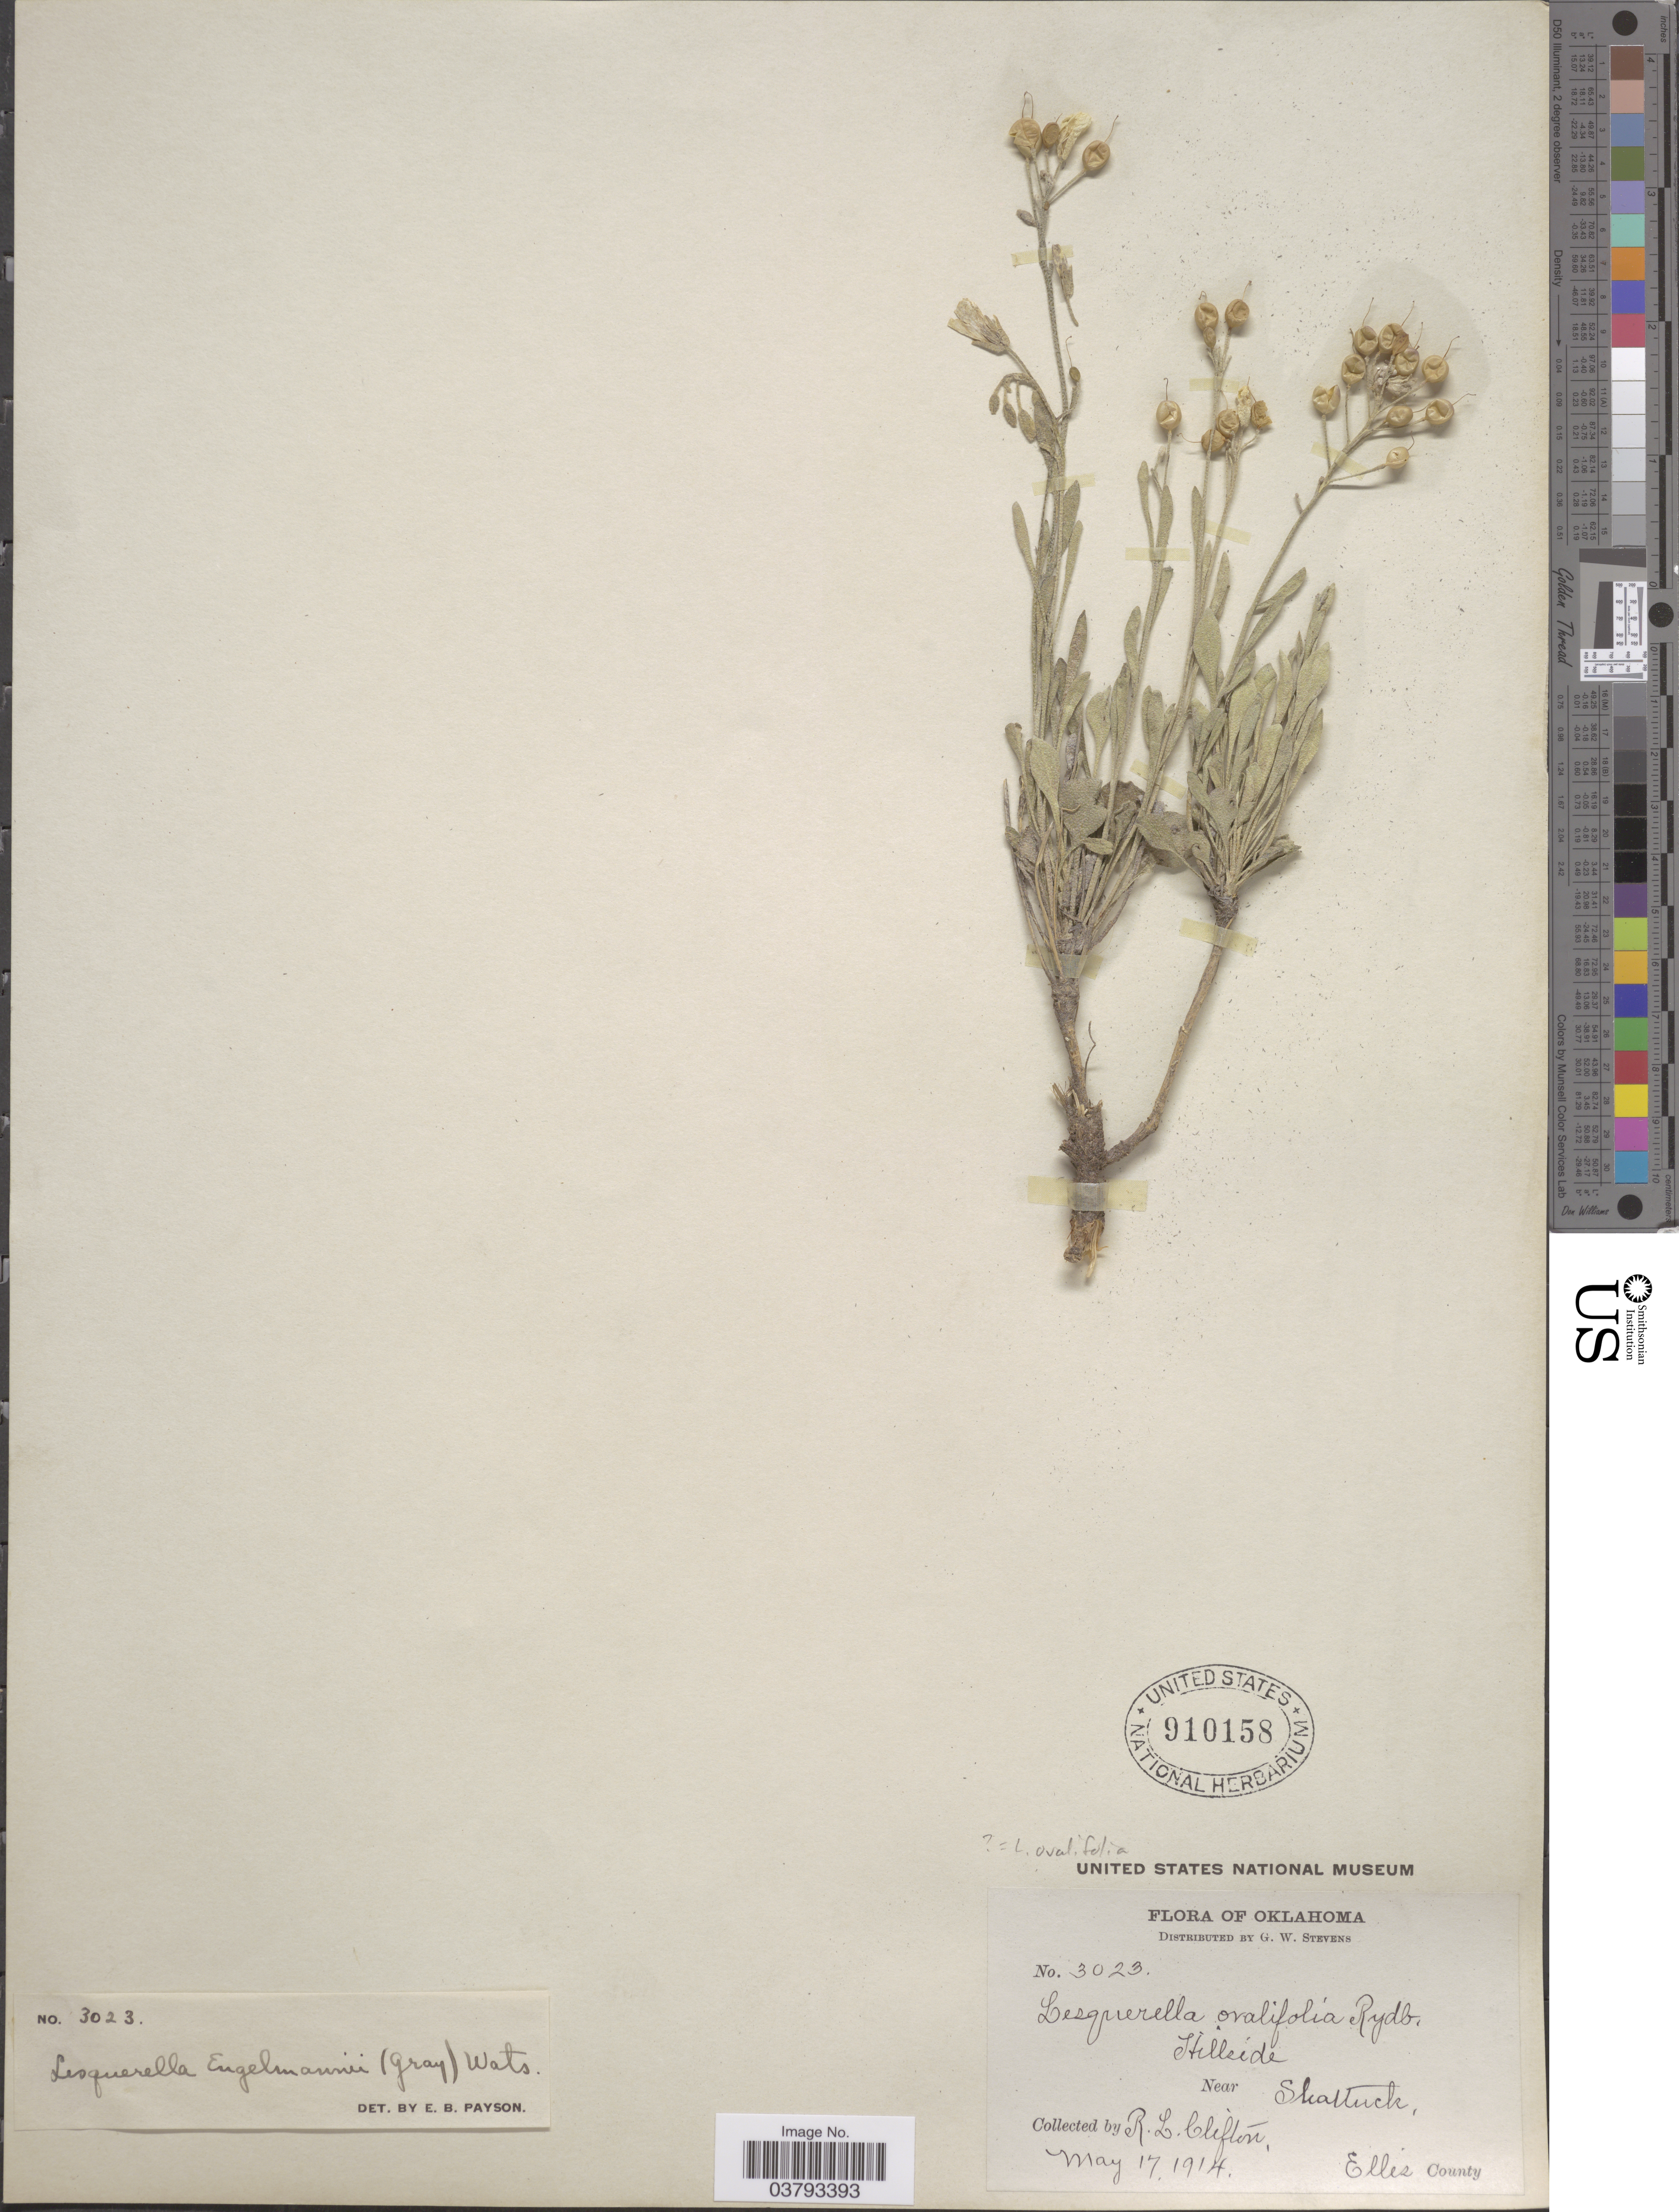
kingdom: Plantae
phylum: Tracheophyta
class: Magnoliopsida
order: Brassicales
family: Brassicaceae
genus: Lesquerella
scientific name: Lesquerella engelmannii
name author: (A. Gray) S. Watson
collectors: R. Clifton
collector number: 3023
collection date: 1914-05-17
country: United States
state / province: Oklahoma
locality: Near Shattuck. Ellis County.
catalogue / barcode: US 910158